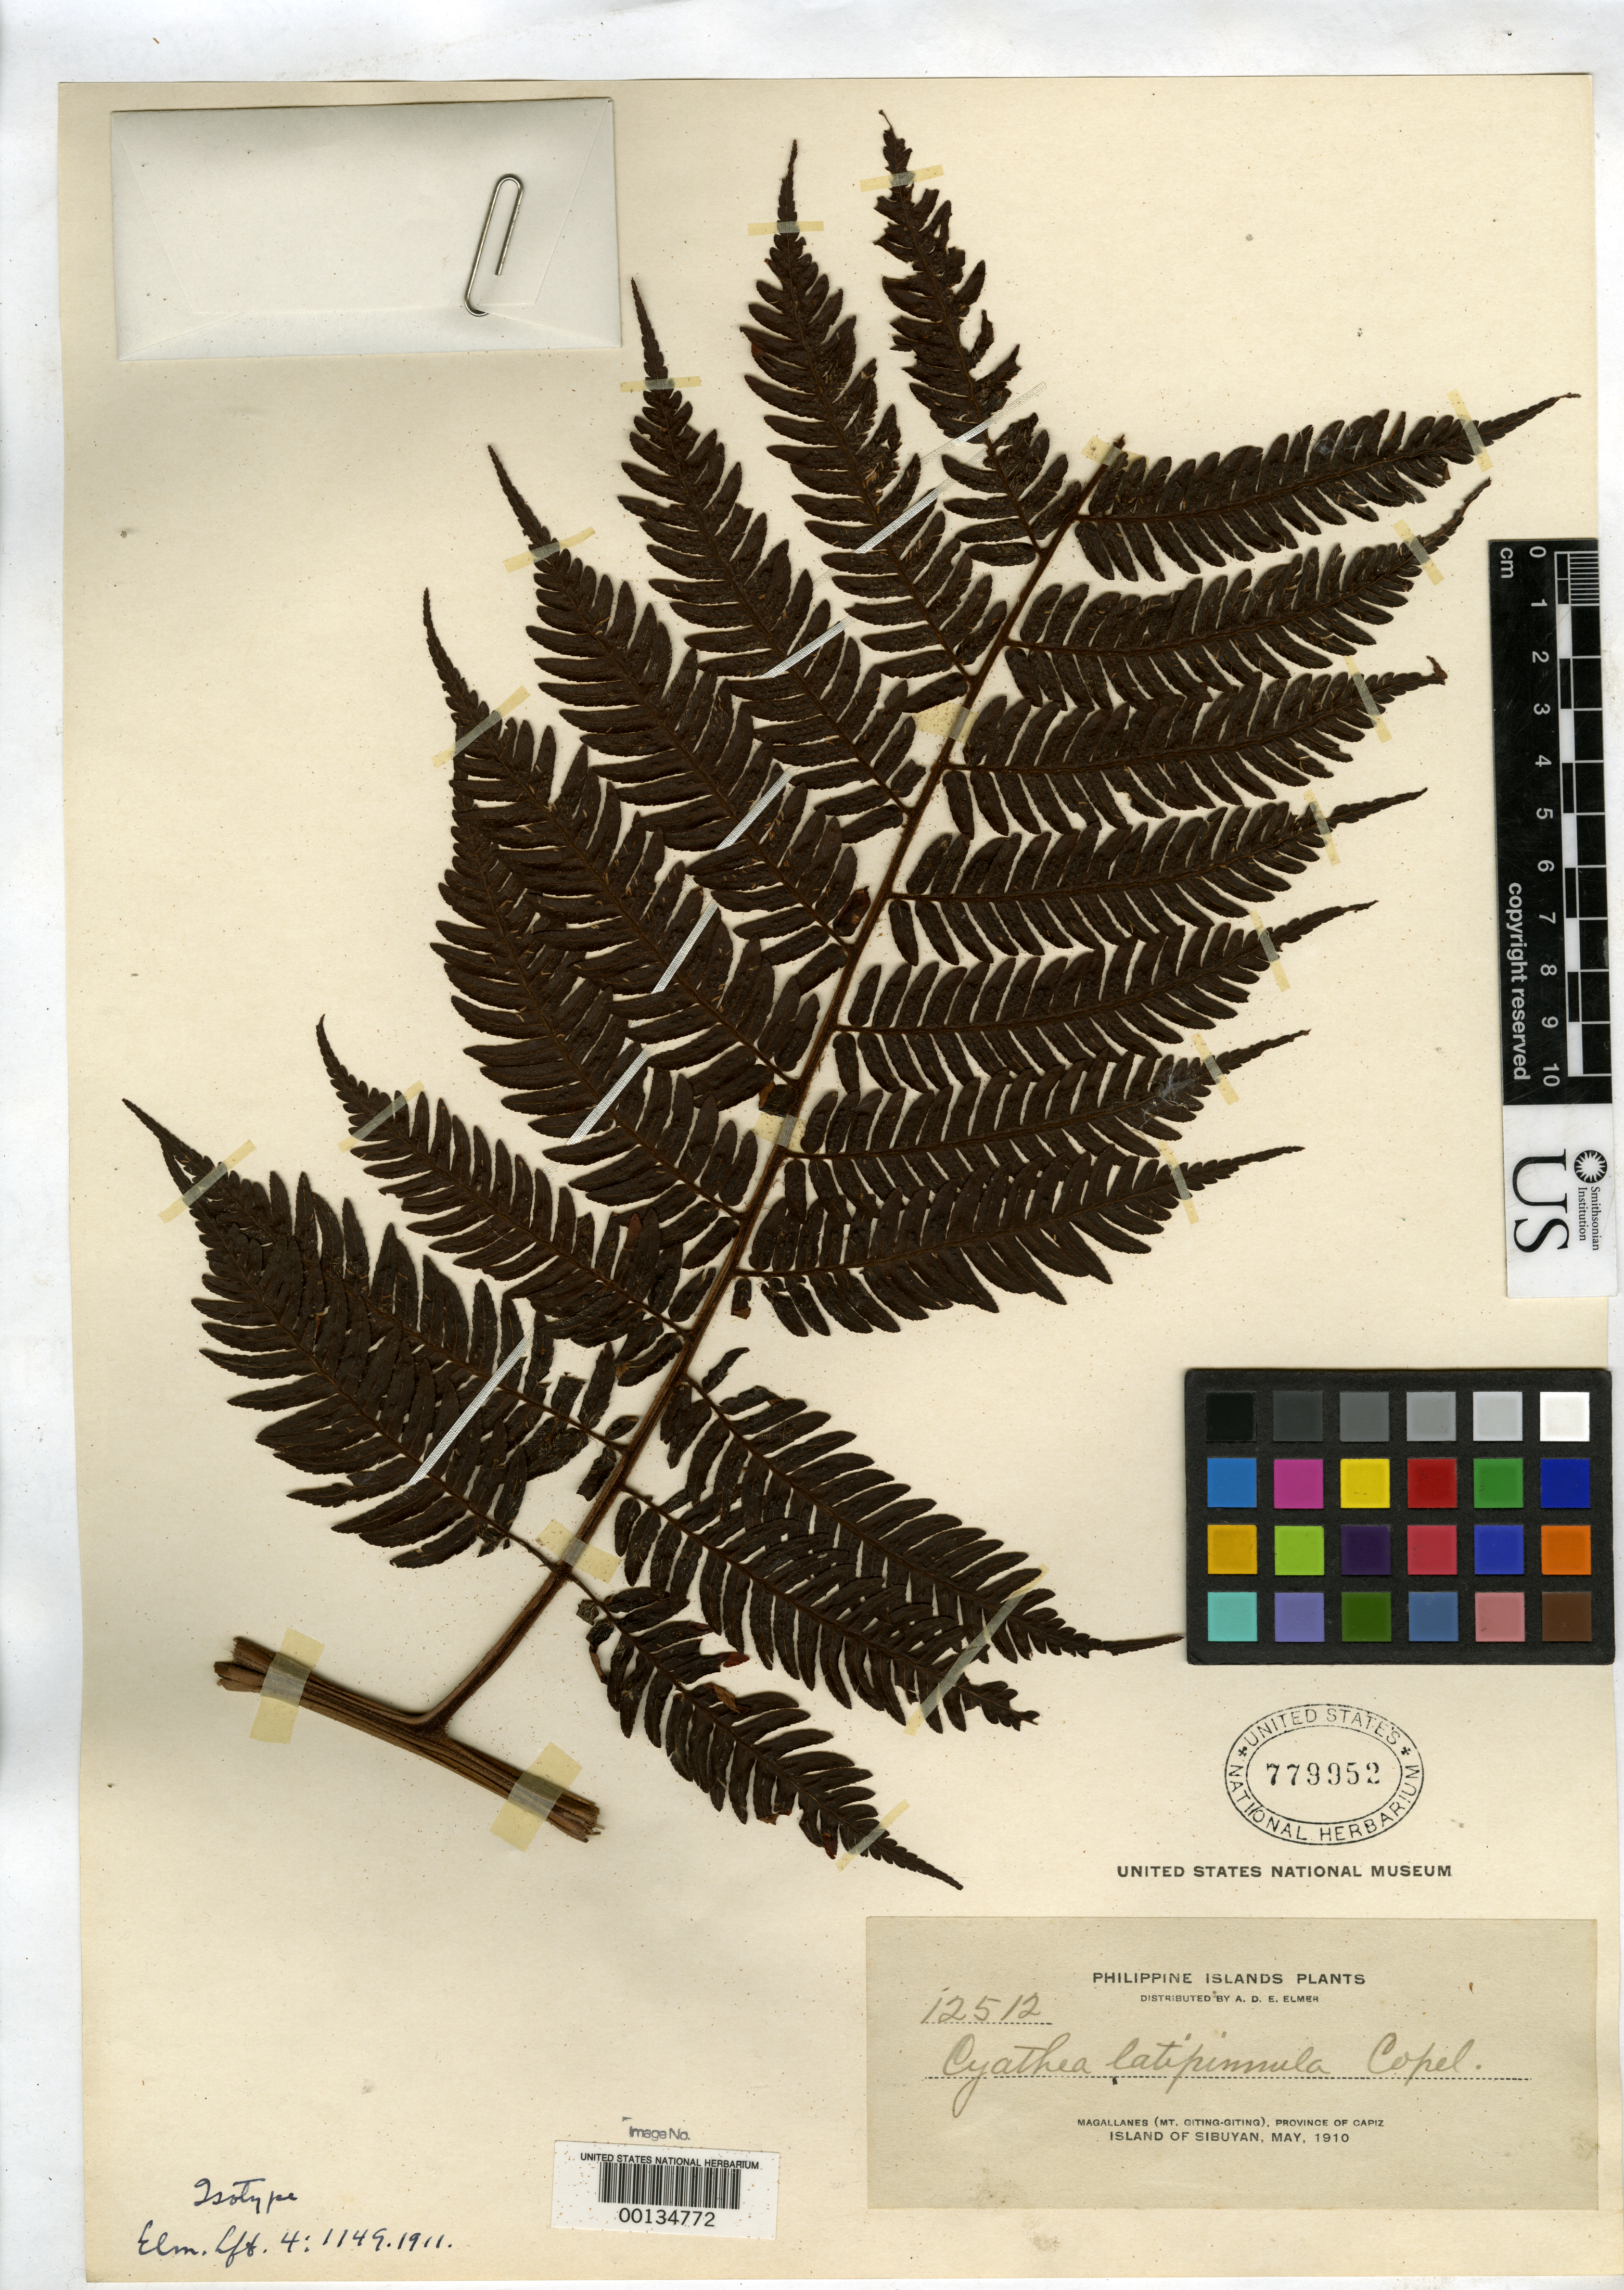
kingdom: Plantae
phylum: Tracheophyta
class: Polypodiopsida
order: Cyatheales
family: Cyatheaceae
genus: Cyathea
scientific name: Cyathea latipinnula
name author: Copel. in Elmer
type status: Isotype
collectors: A. D. E. Elmer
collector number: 12512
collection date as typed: May 1910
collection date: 1910-05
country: Philippines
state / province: Mimaropa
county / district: Romblon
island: Sibuyan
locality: Magallanes, Mt. Giting-Giting.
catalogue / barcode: US 779952